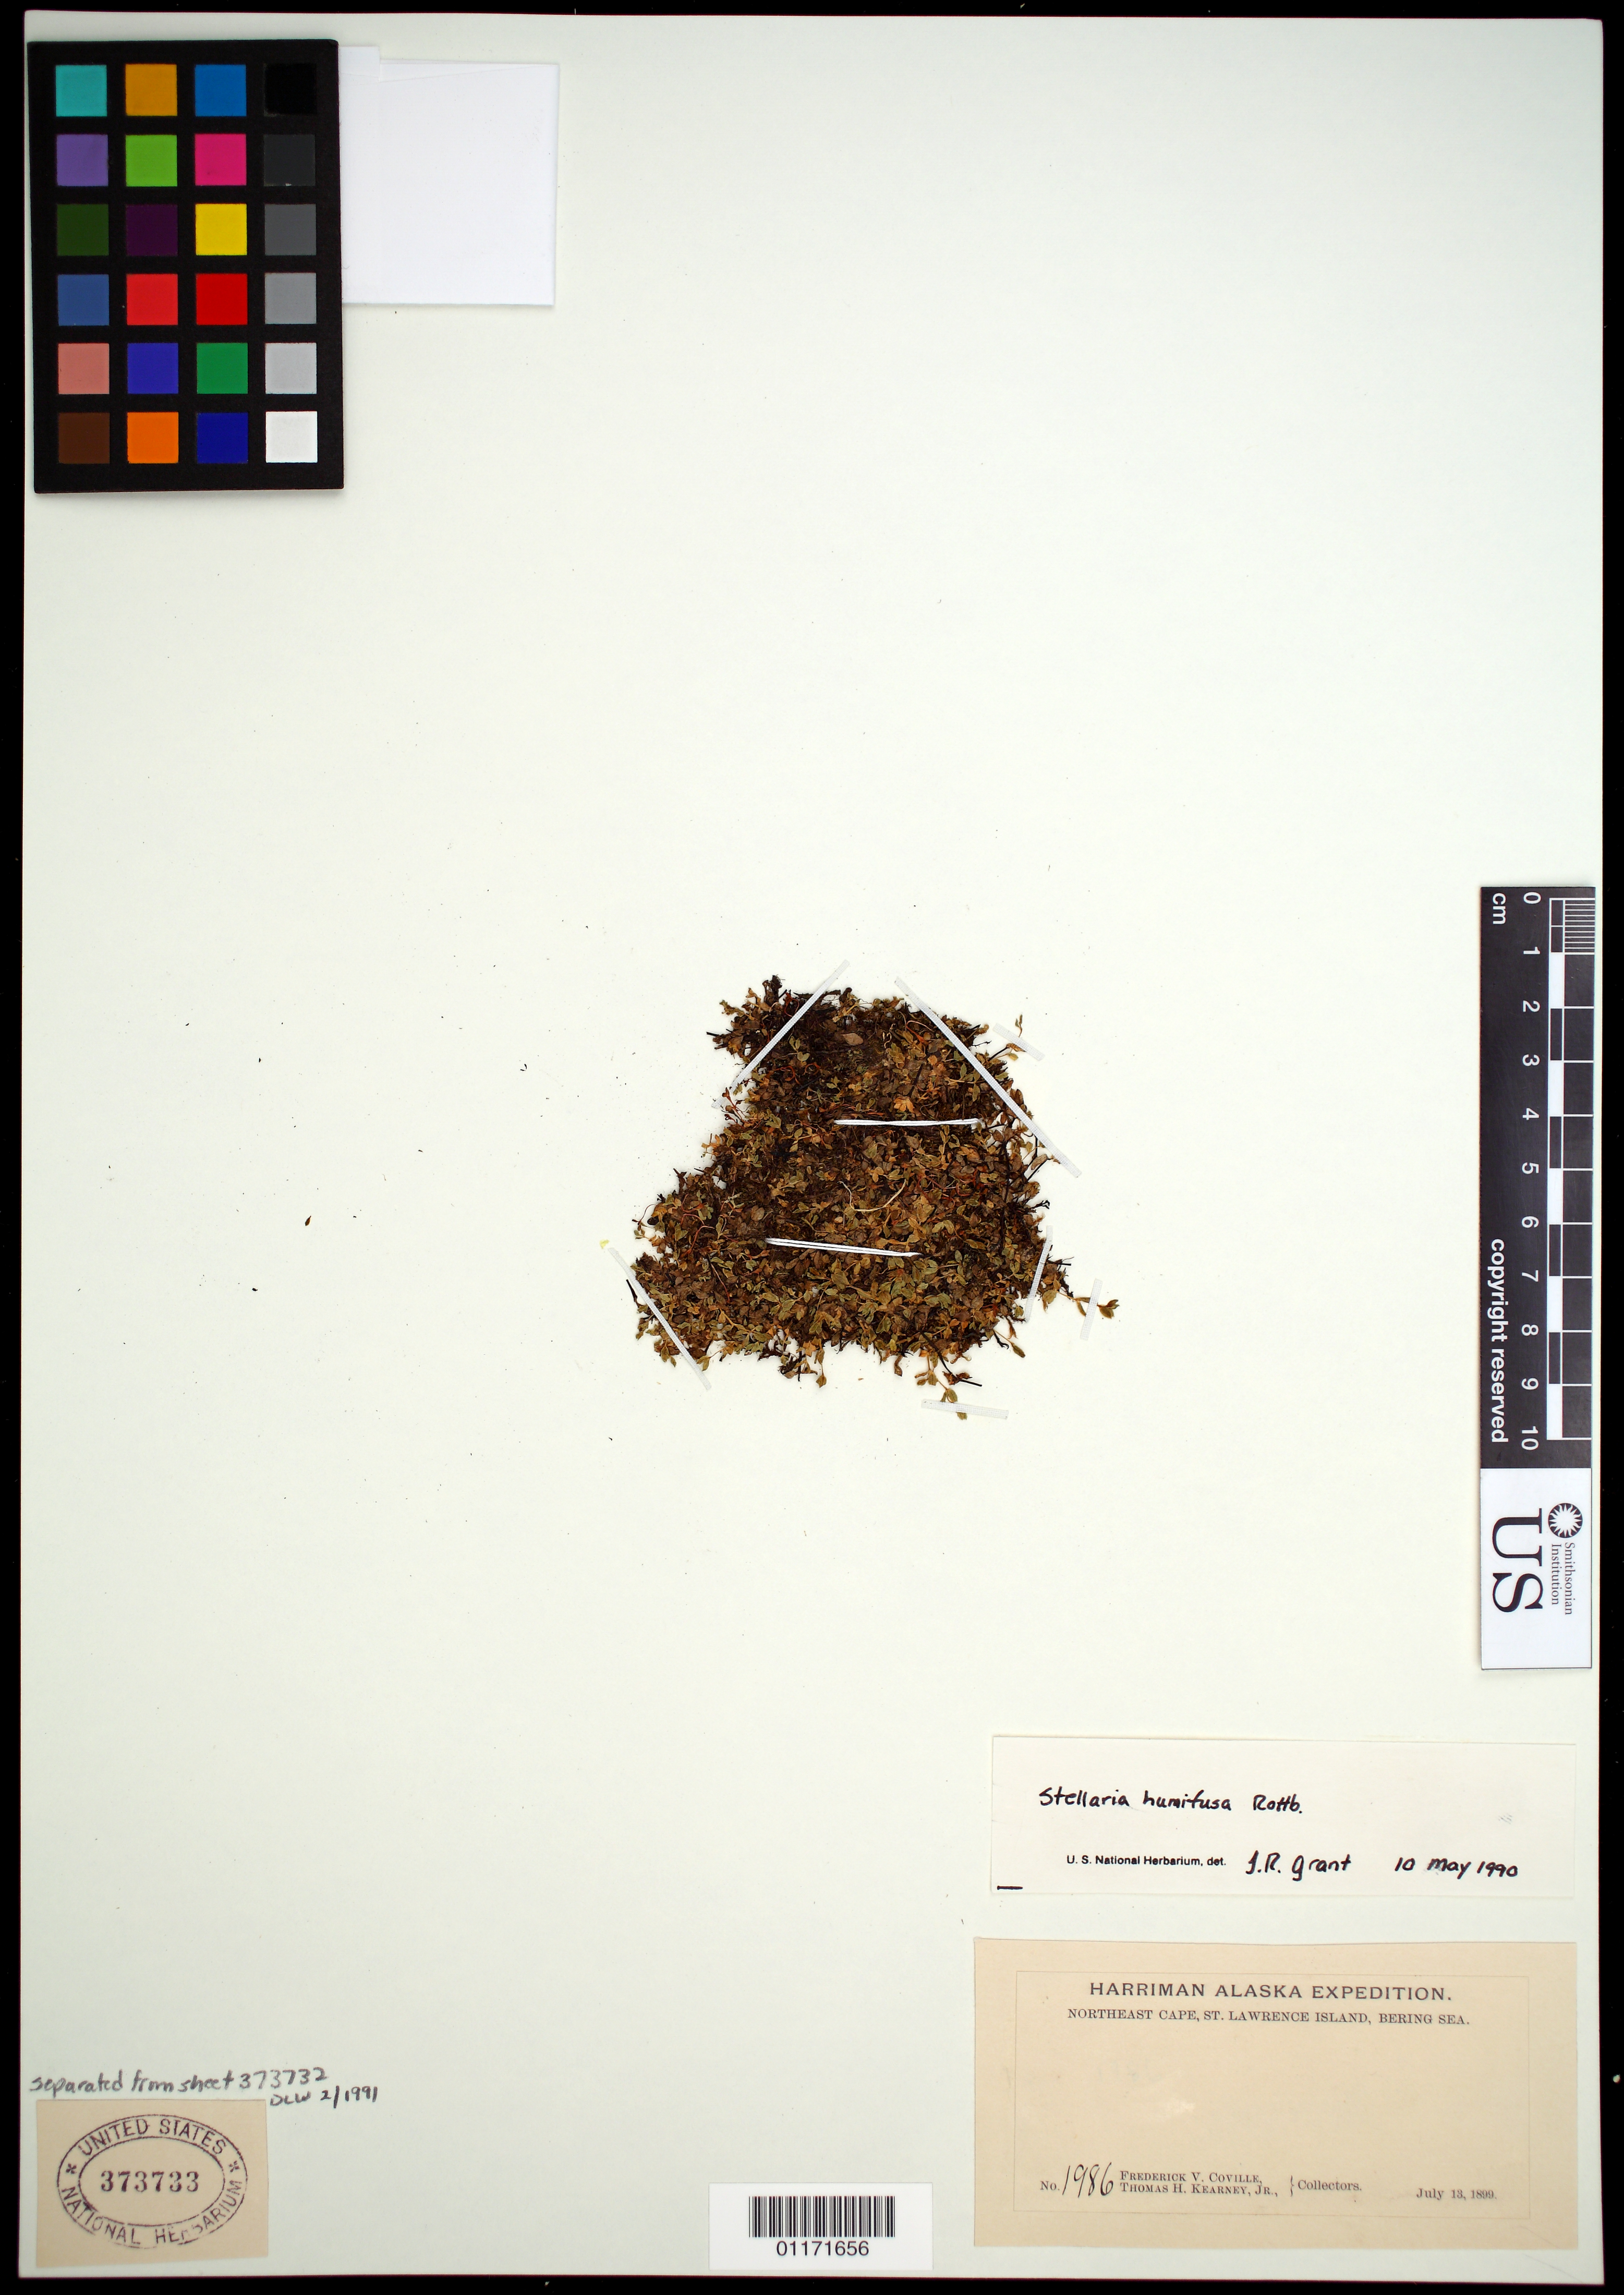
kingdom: Plantae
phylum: Tracheophyta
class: Magnoliopsida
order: Caryophyllales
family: Caryophyllaceae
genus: Stellaria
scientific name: Stellaria humifusa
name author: Rottb.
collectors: F. V. Coville & T. H. Kearney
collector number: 1986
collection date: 1899-07-13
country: United States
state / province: Alaska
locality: St Matthew Island, Bering Sea.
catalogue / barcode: US 373733